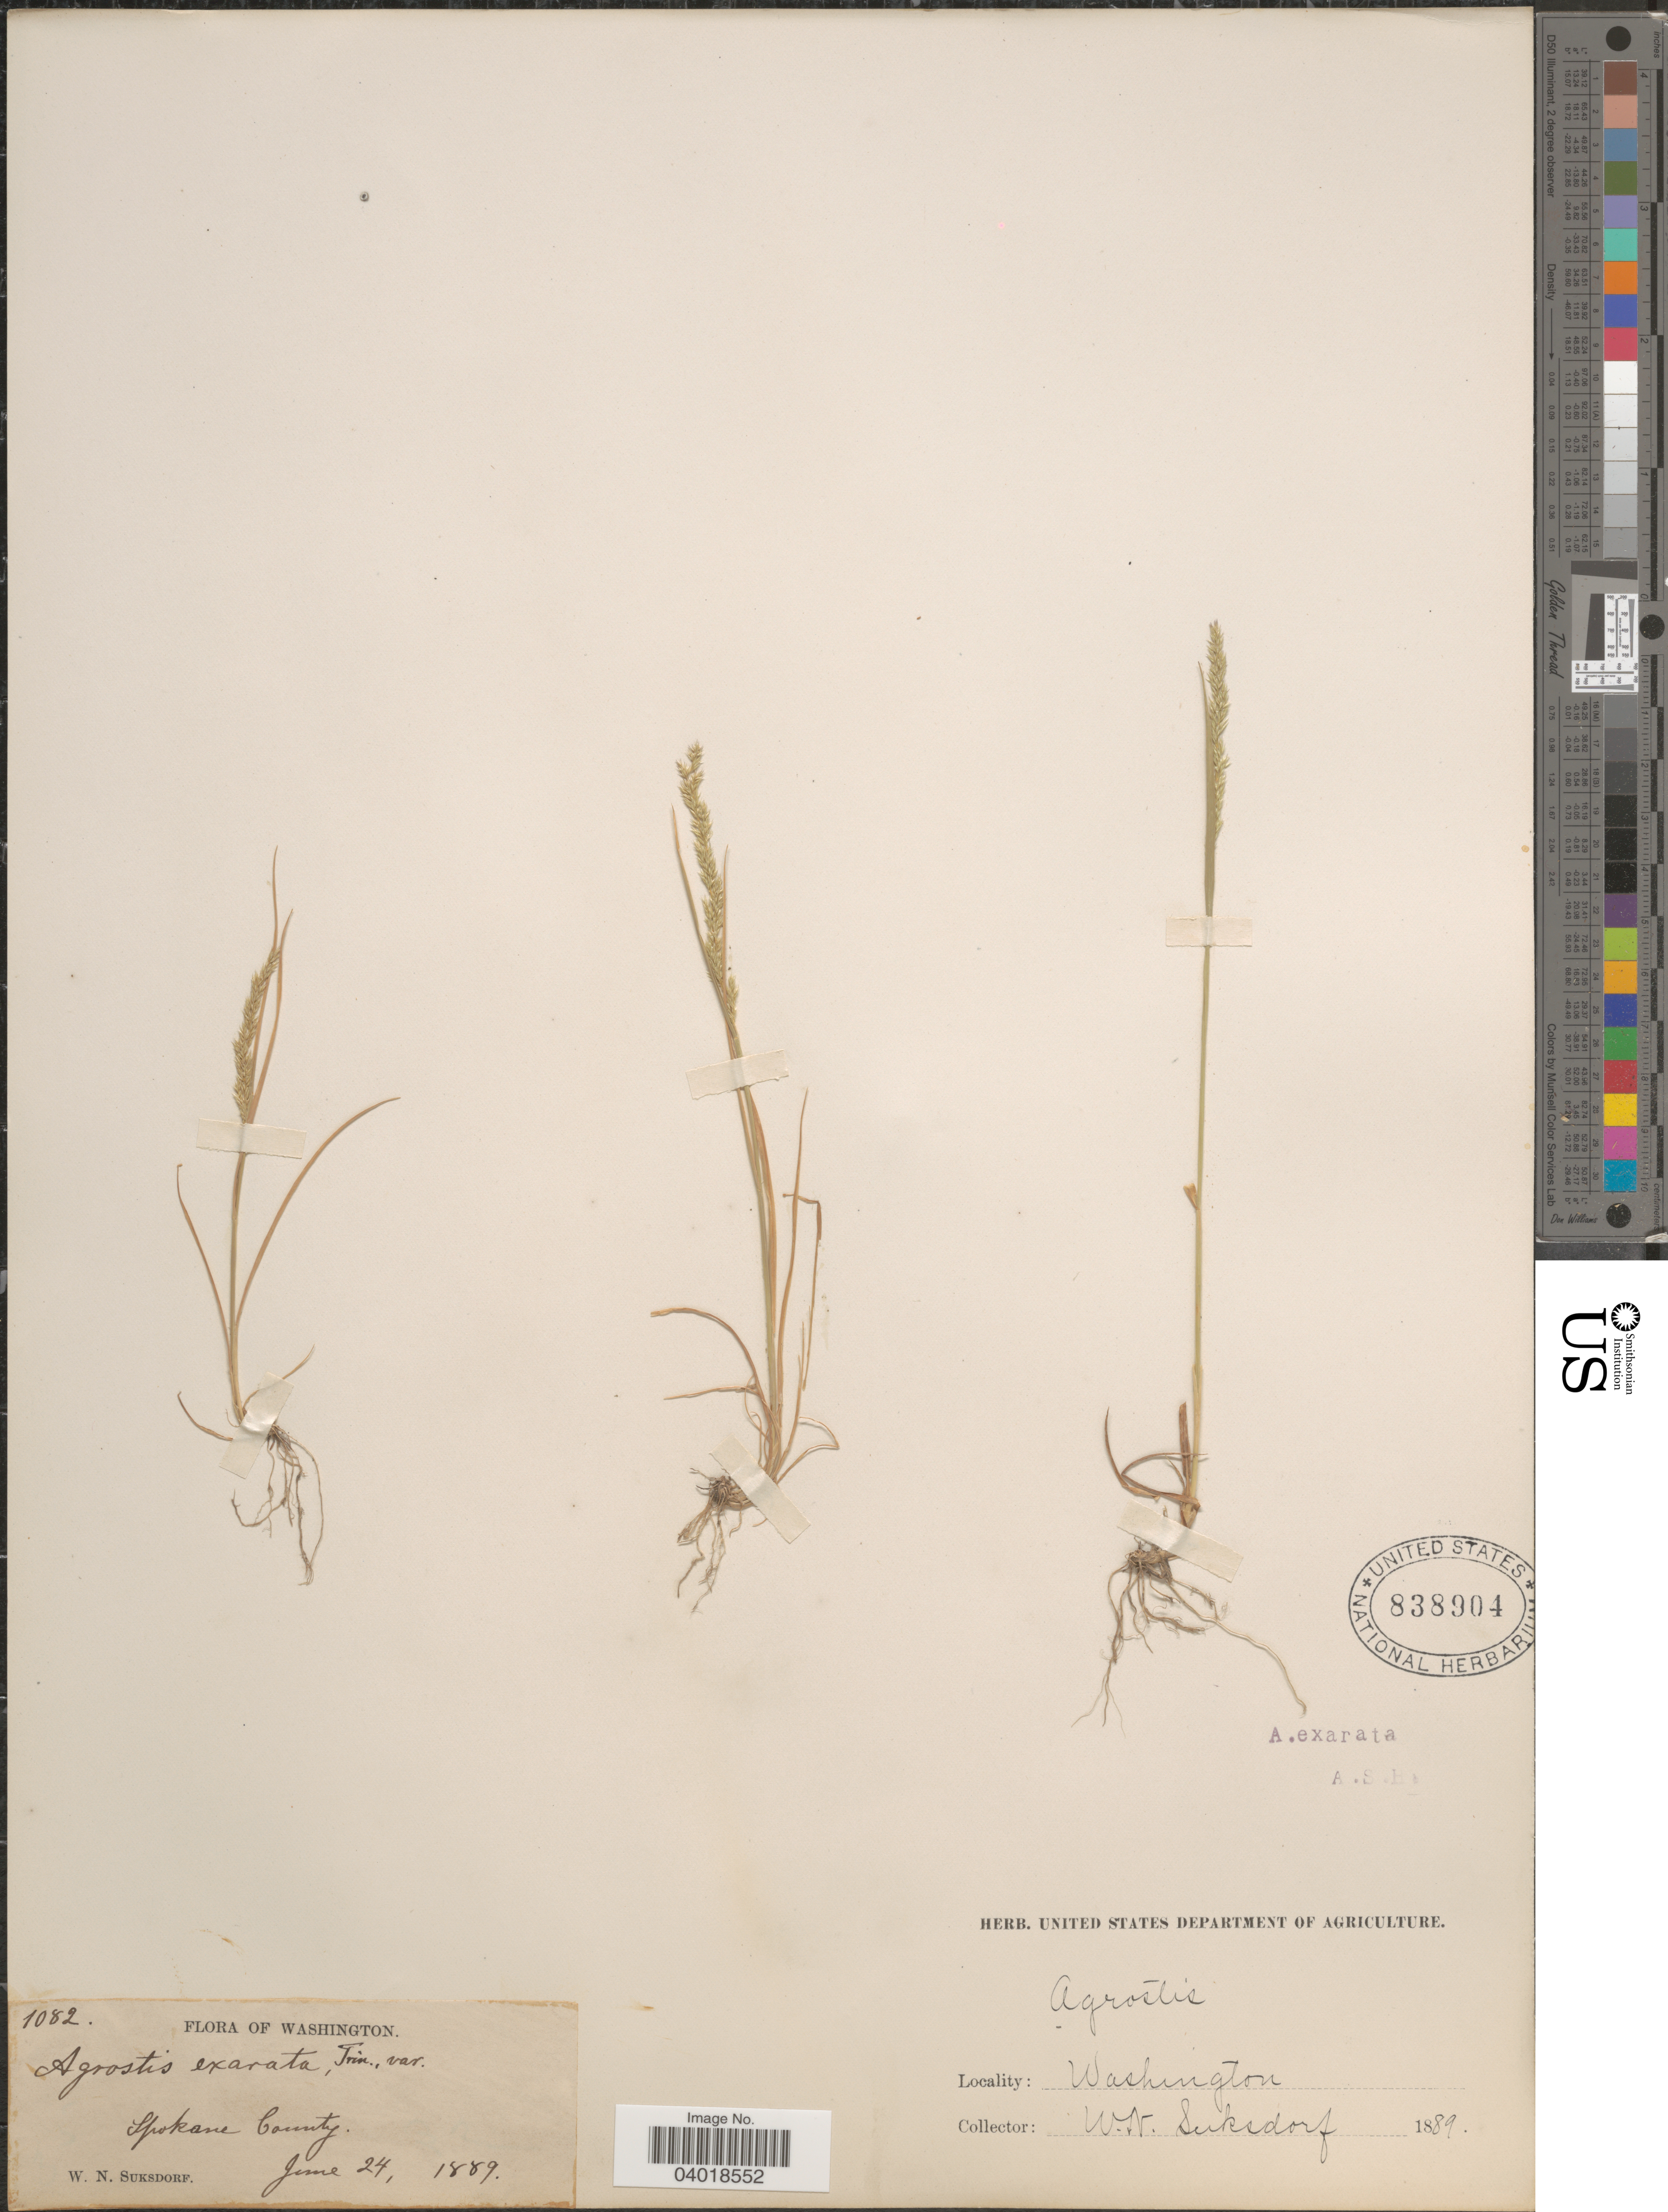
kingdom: Plantae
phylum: Tracheophyta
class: Liliopsida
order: Poales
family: Poaceae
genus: Agrostis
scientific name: Agrostis exarata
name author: Trin.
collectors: W. N. Suksdorf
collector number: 1082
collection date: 1889-06-24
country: United States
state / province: Washington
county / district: Spokane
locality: Spokane County.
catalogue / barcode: US 838904